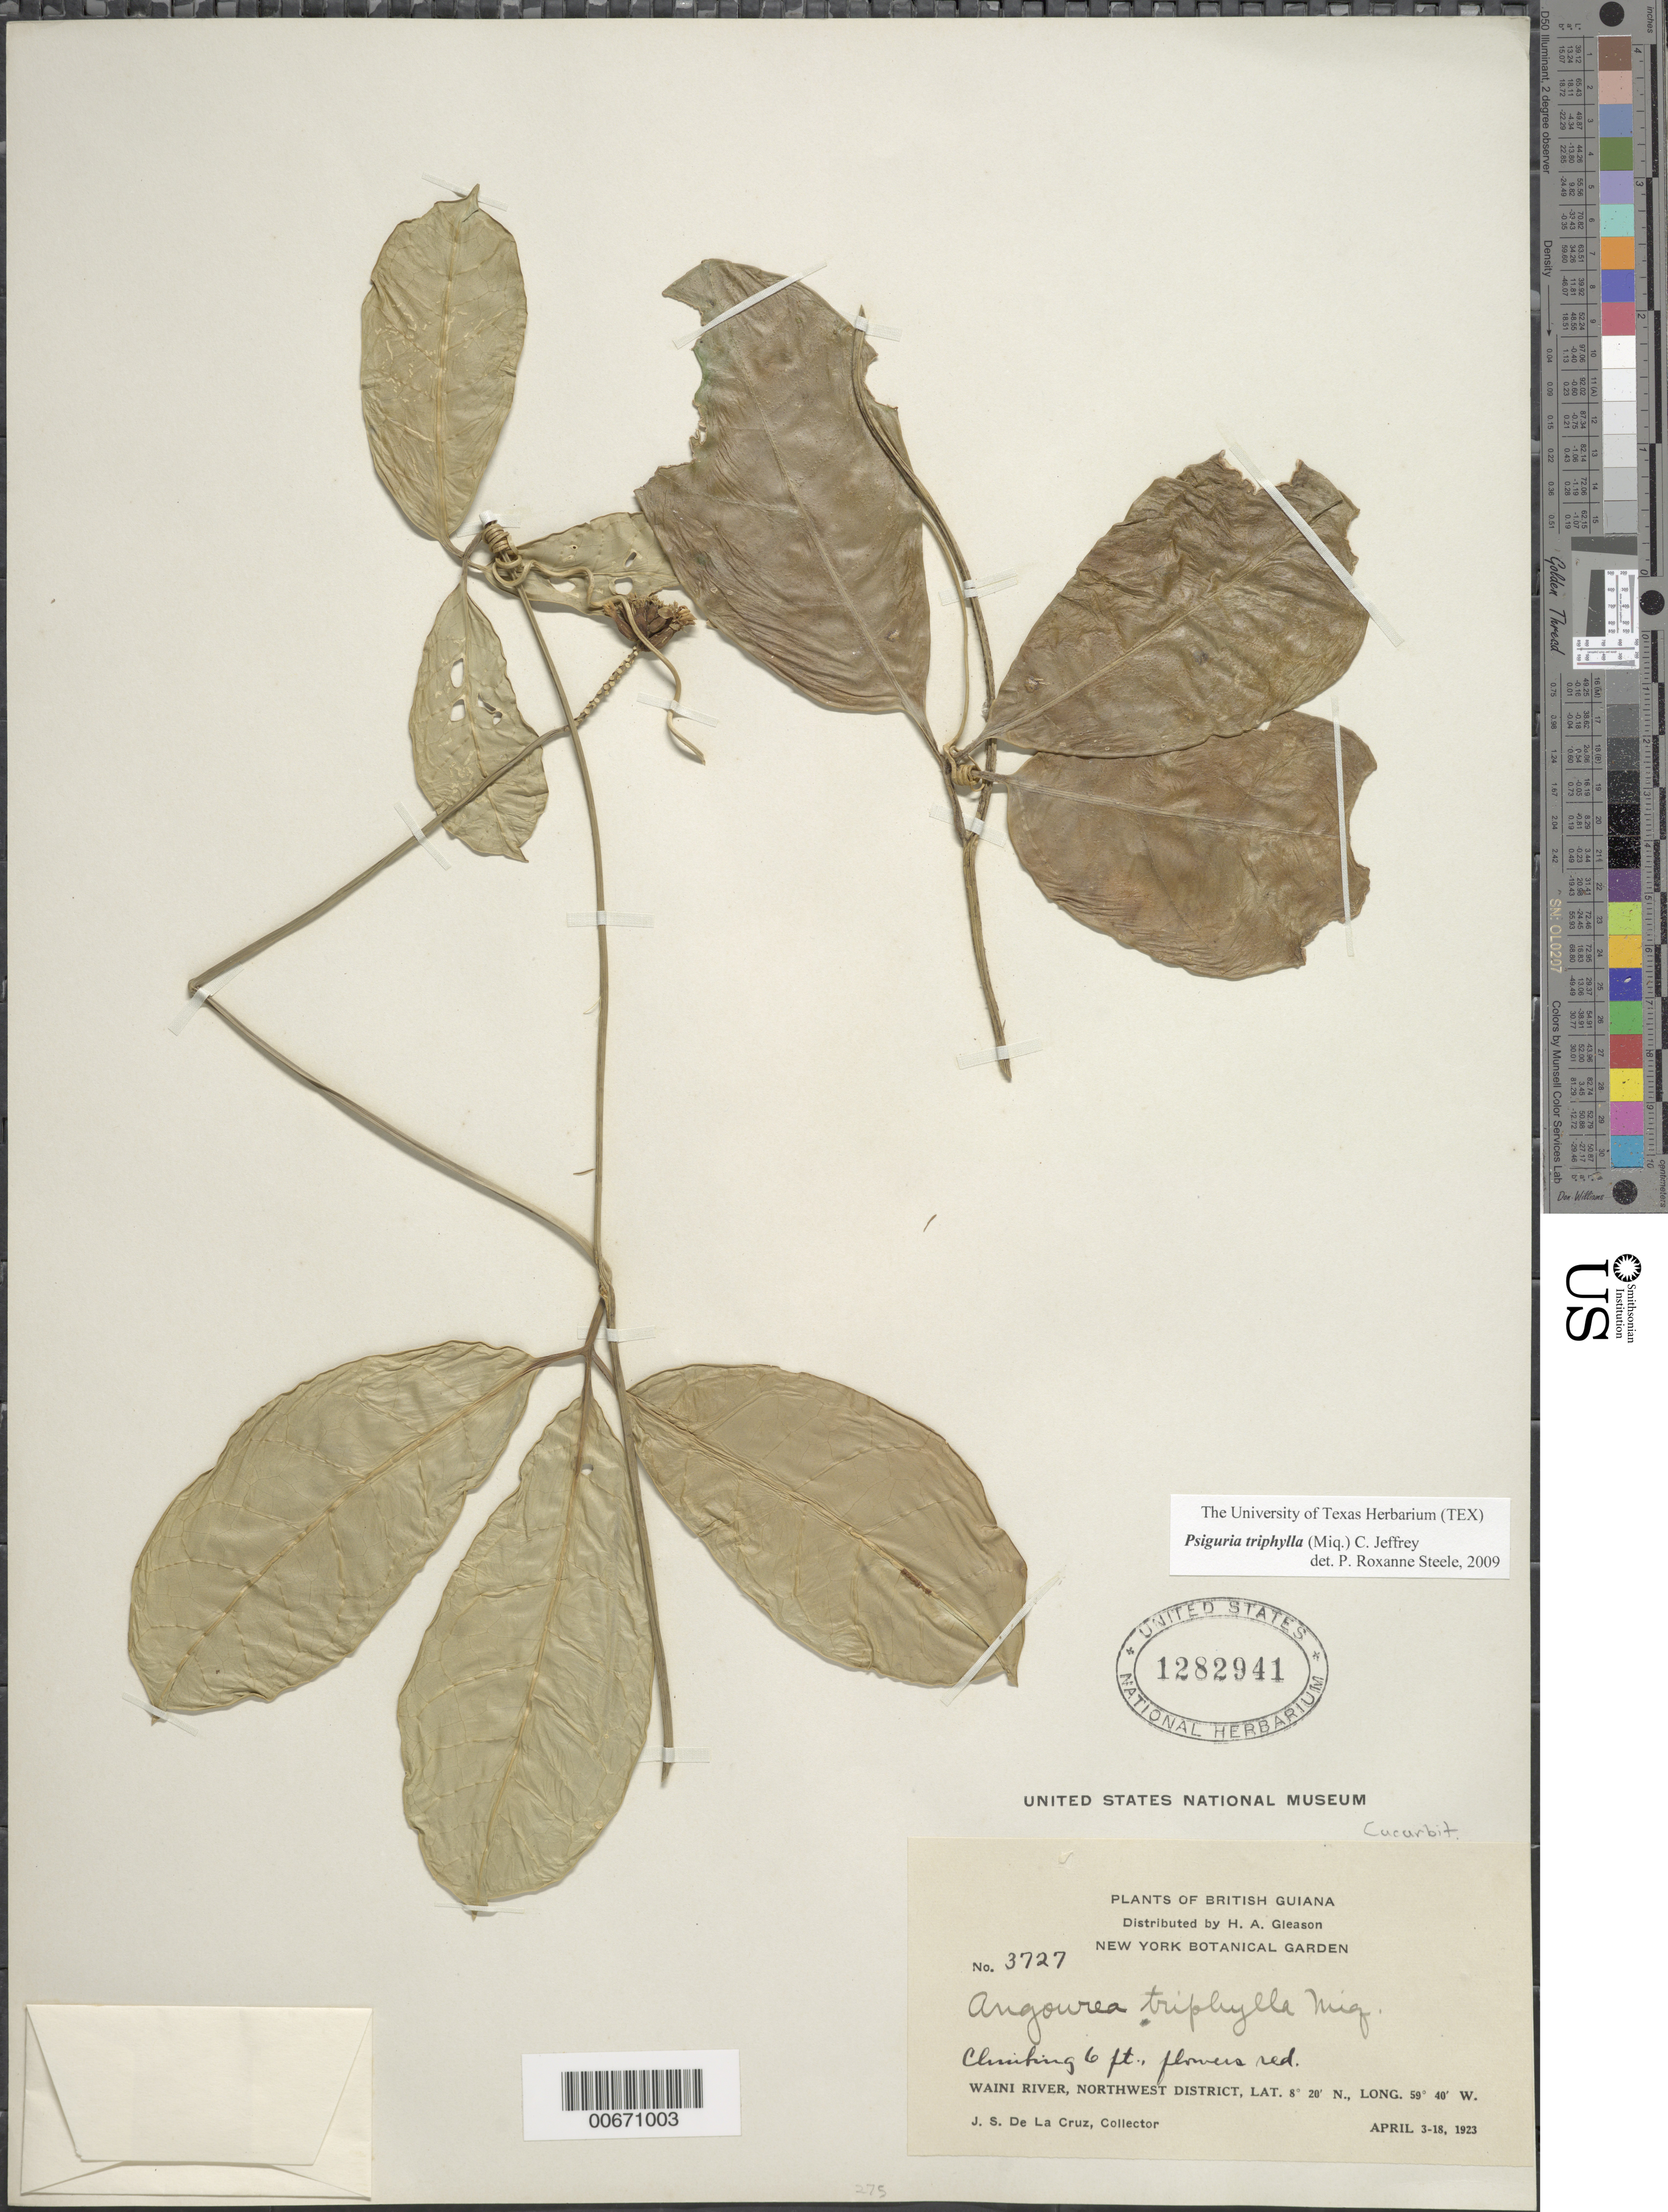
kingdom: Plantae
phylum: Tracheophyta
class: Magnoliopsida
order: Cucurbitales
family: Cucurbitaceae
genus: Psiguria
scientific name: Psiguria triphylla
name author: (Miq.) C. Jeffrey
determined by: Steele, P. R., (TEX)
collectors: J. S. de la Cruz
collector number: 3727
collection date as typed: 3-Apr-23 to 18-Apr-23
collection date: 1923-04-03/1923-04-18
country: Guyana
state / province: Barima-Waini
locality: Waini R., NW District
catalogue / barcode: US 1282941